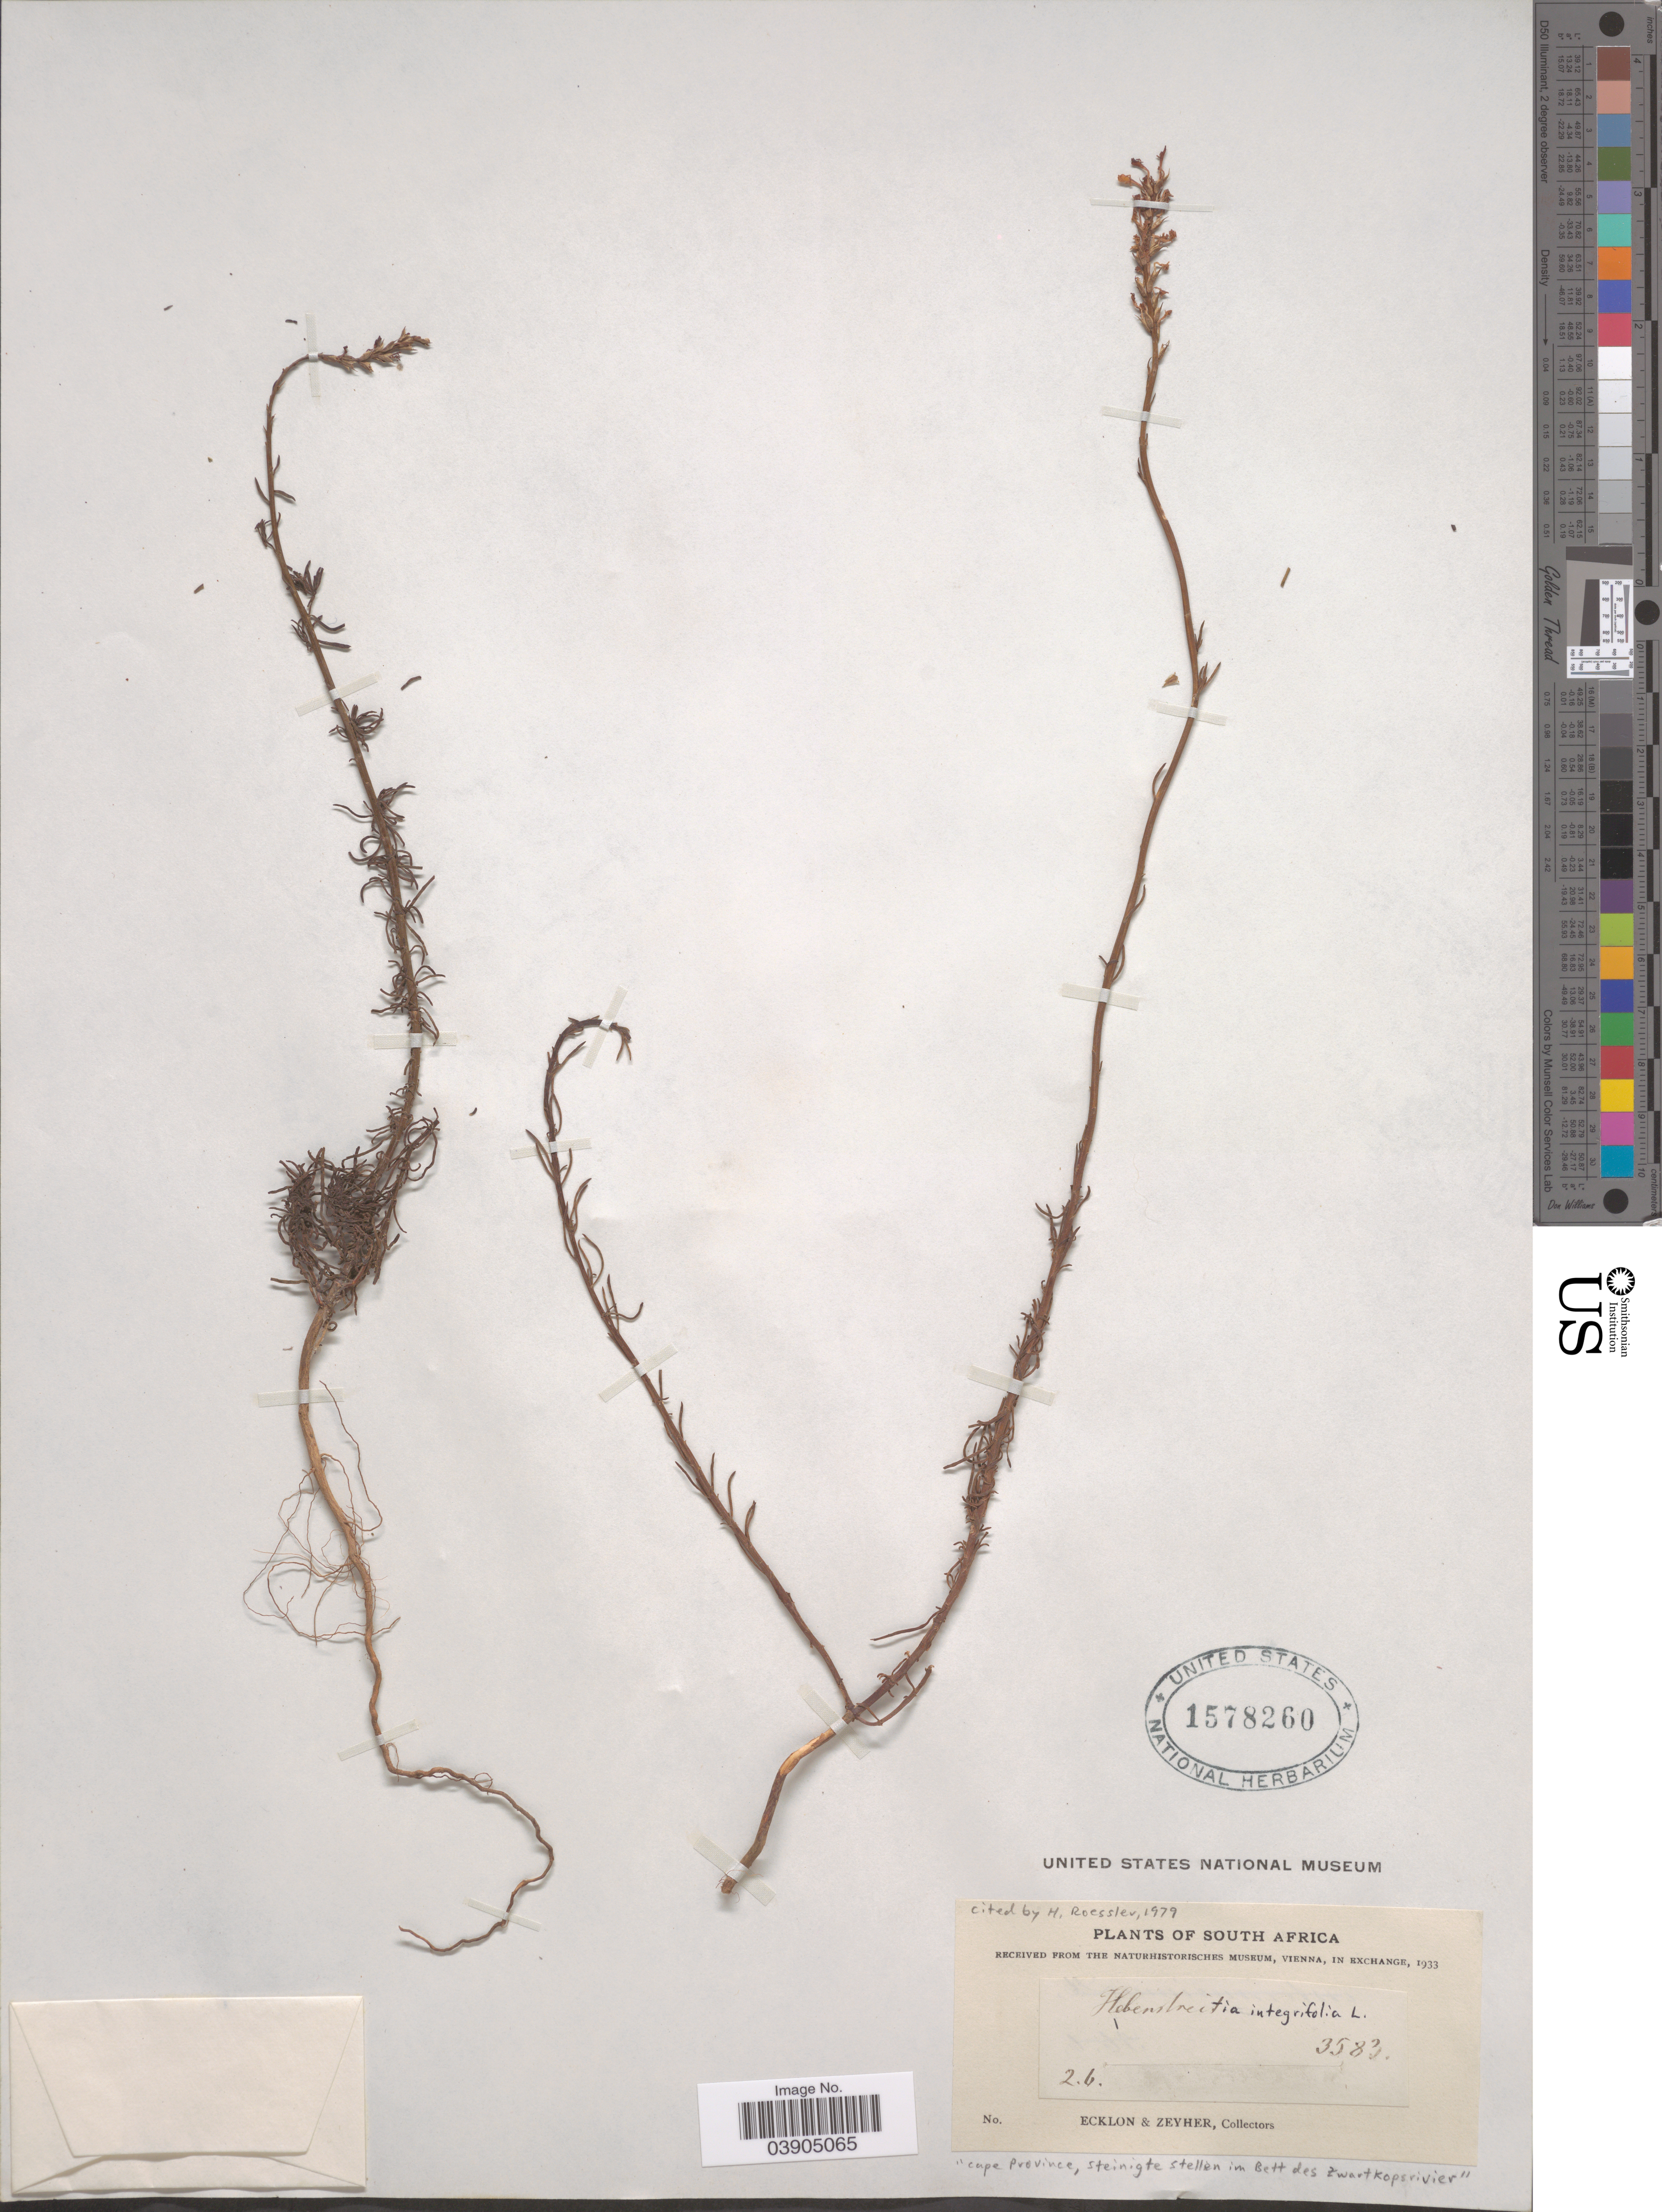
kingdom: Plantae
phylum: Tracheophyta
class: Magnoliopsida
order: Lamiales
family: Scrophulariaceae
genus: Hebenstretia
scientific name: Hebenstretia integrifolia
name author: L.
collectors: -. Ecklon & -. Zeyher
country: South Africa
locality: Cape Province, Steinigte stellen im Bett des Zwartkopsrivier.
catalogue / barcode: US 1578260